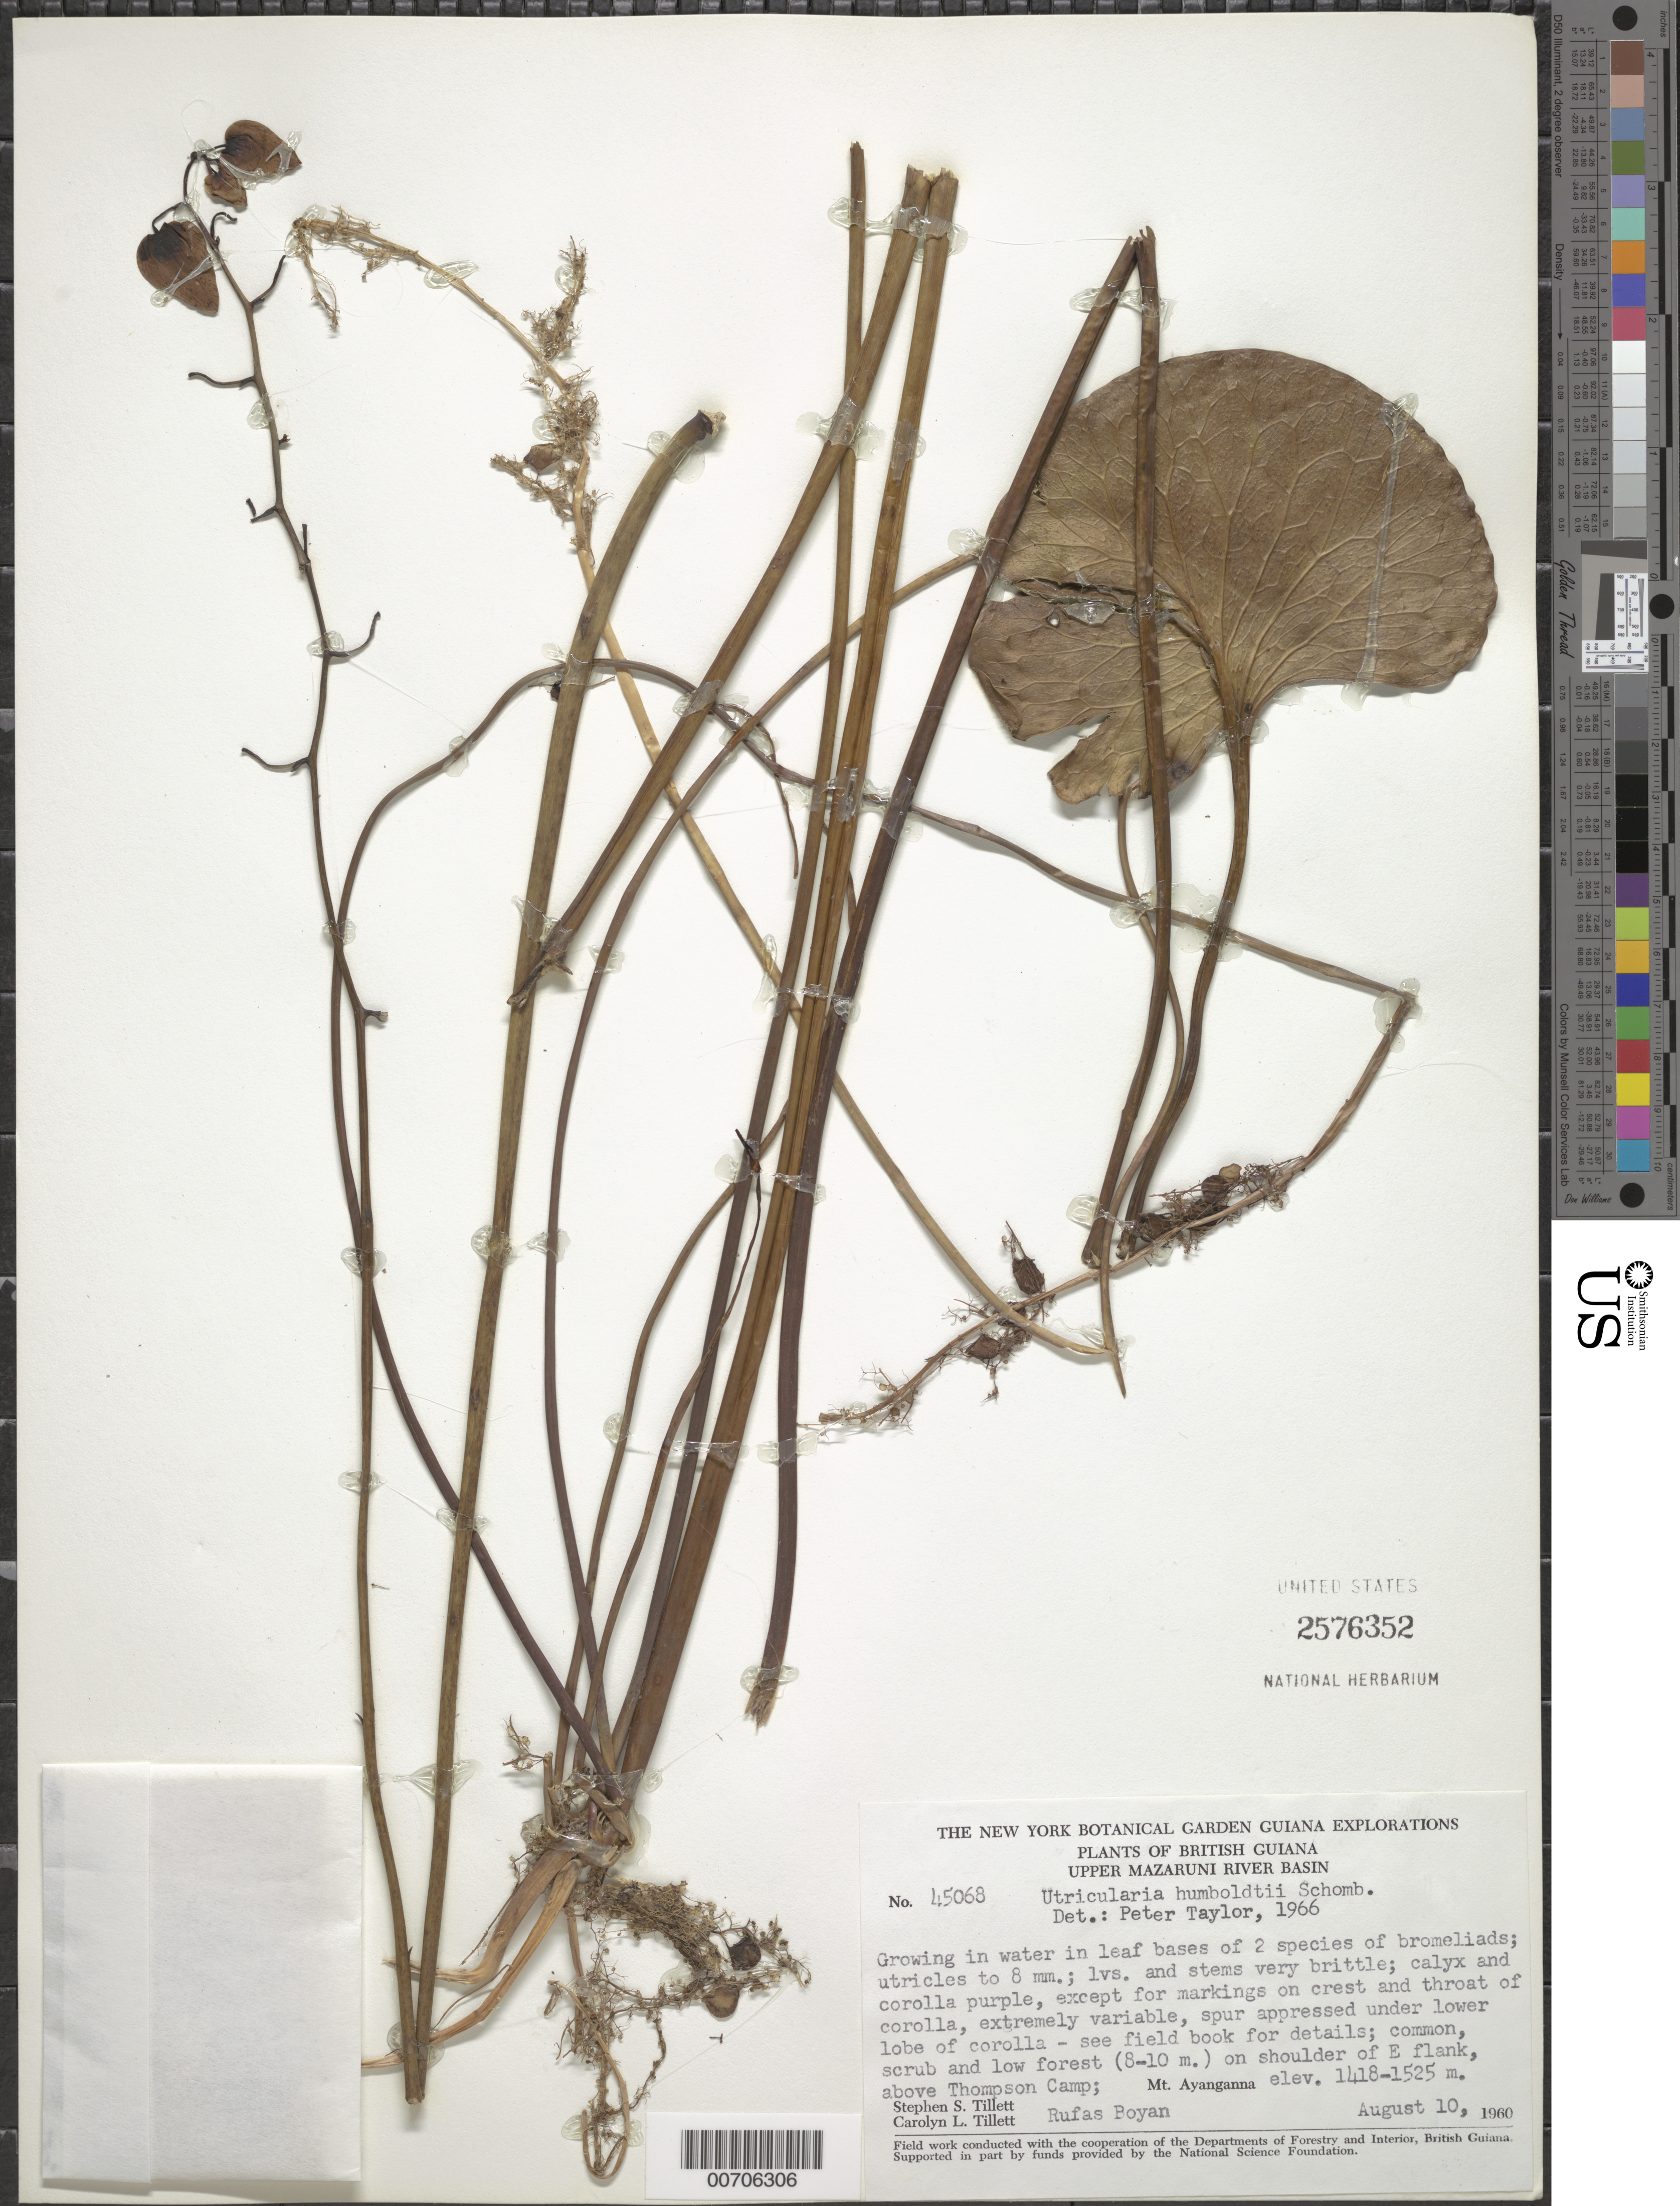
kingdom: Plantae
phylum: Tracheophyta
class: Magnoliopsida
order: Lamiales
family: Lentibulariaceae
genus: Utricularia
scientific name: Utricularia humboldtii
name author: R.H. Schomb.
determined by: Taylor, P.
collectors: S. S. Tillett, C. L. Tillett & R. Boyan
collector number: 45068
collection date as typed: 10-Aug-60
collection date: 1960-08-10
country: Guyana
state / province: Cuyuni-Mazaruni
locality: Mt. Ayanganna, E flank, above Thompson Camp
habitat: In water in leaf bases of 2 species of bromeliads; scrub and low forest (8-10 m)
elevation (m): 1418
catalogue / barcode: US 2576352